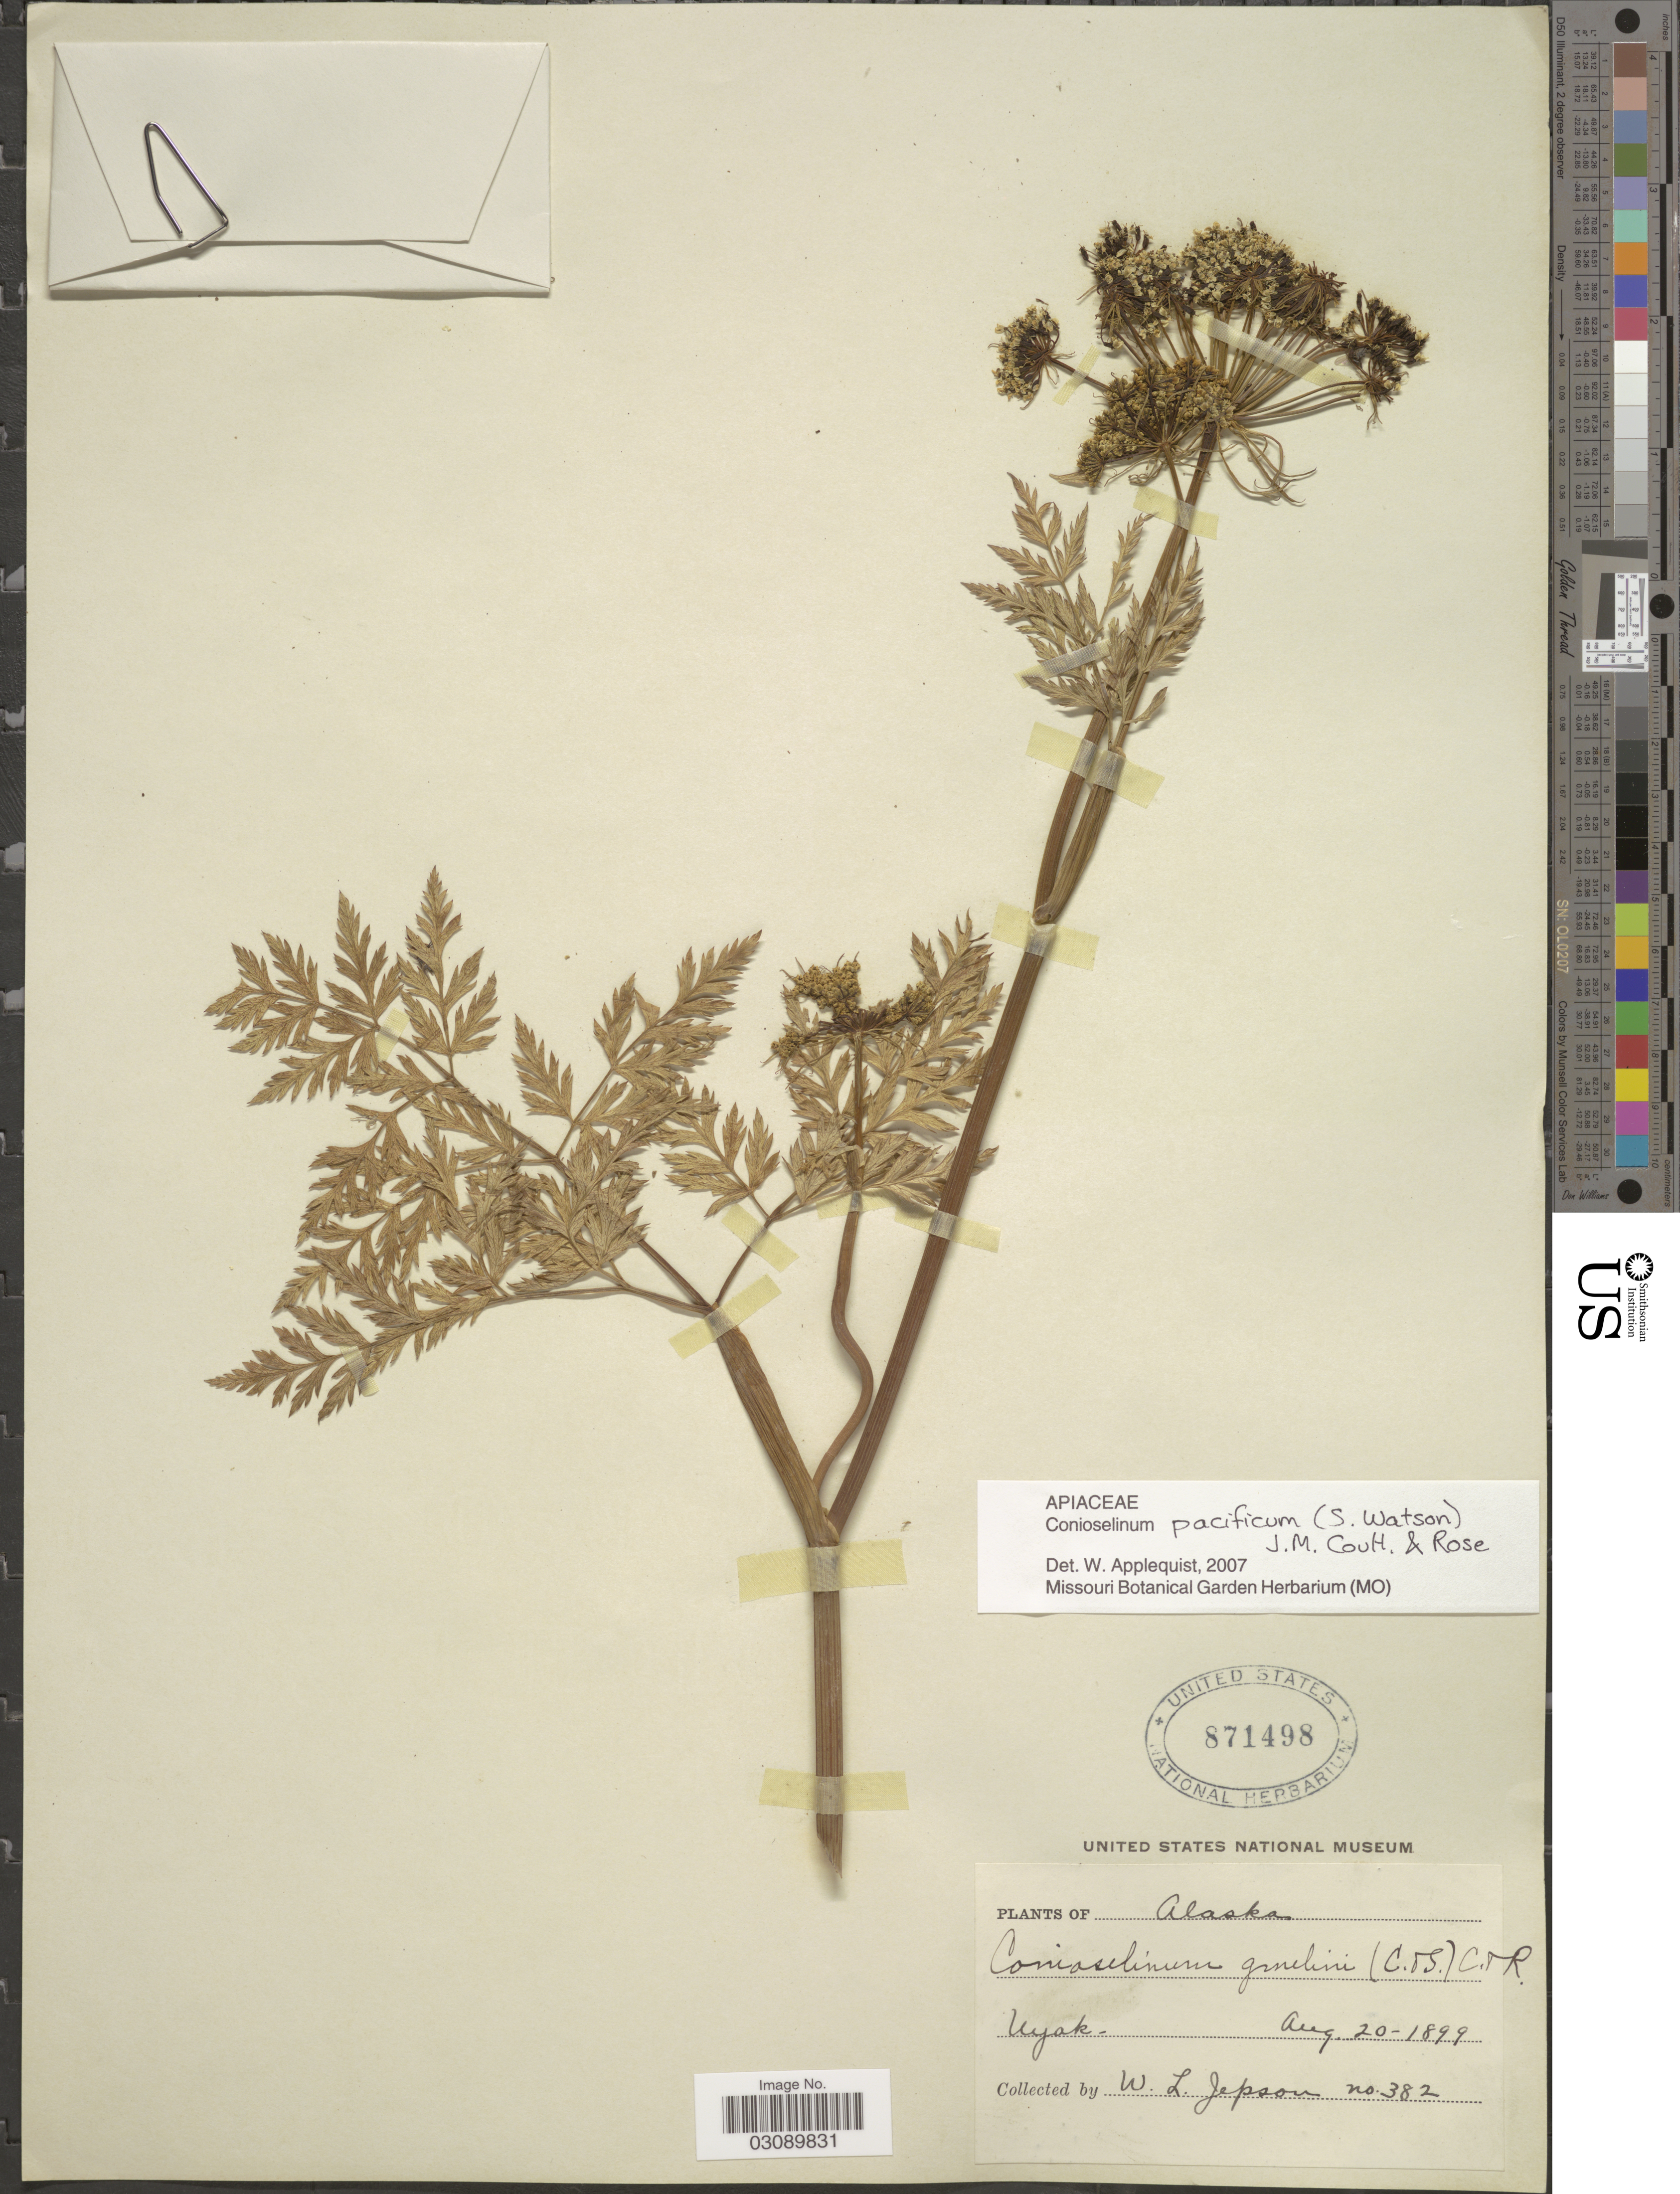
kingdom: Plantae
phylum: Tracheophyta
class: Magnoliopsida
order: Apiales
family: Apiaceae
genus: Conioselinum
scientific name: Conioselinum pacificum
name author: (S. Watson) J.M. Coult. & Rose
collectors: W. L. Jepson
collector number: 382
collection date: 1899-08-20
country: United States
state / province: Alaska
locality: Nyak.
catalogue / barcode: US 871498